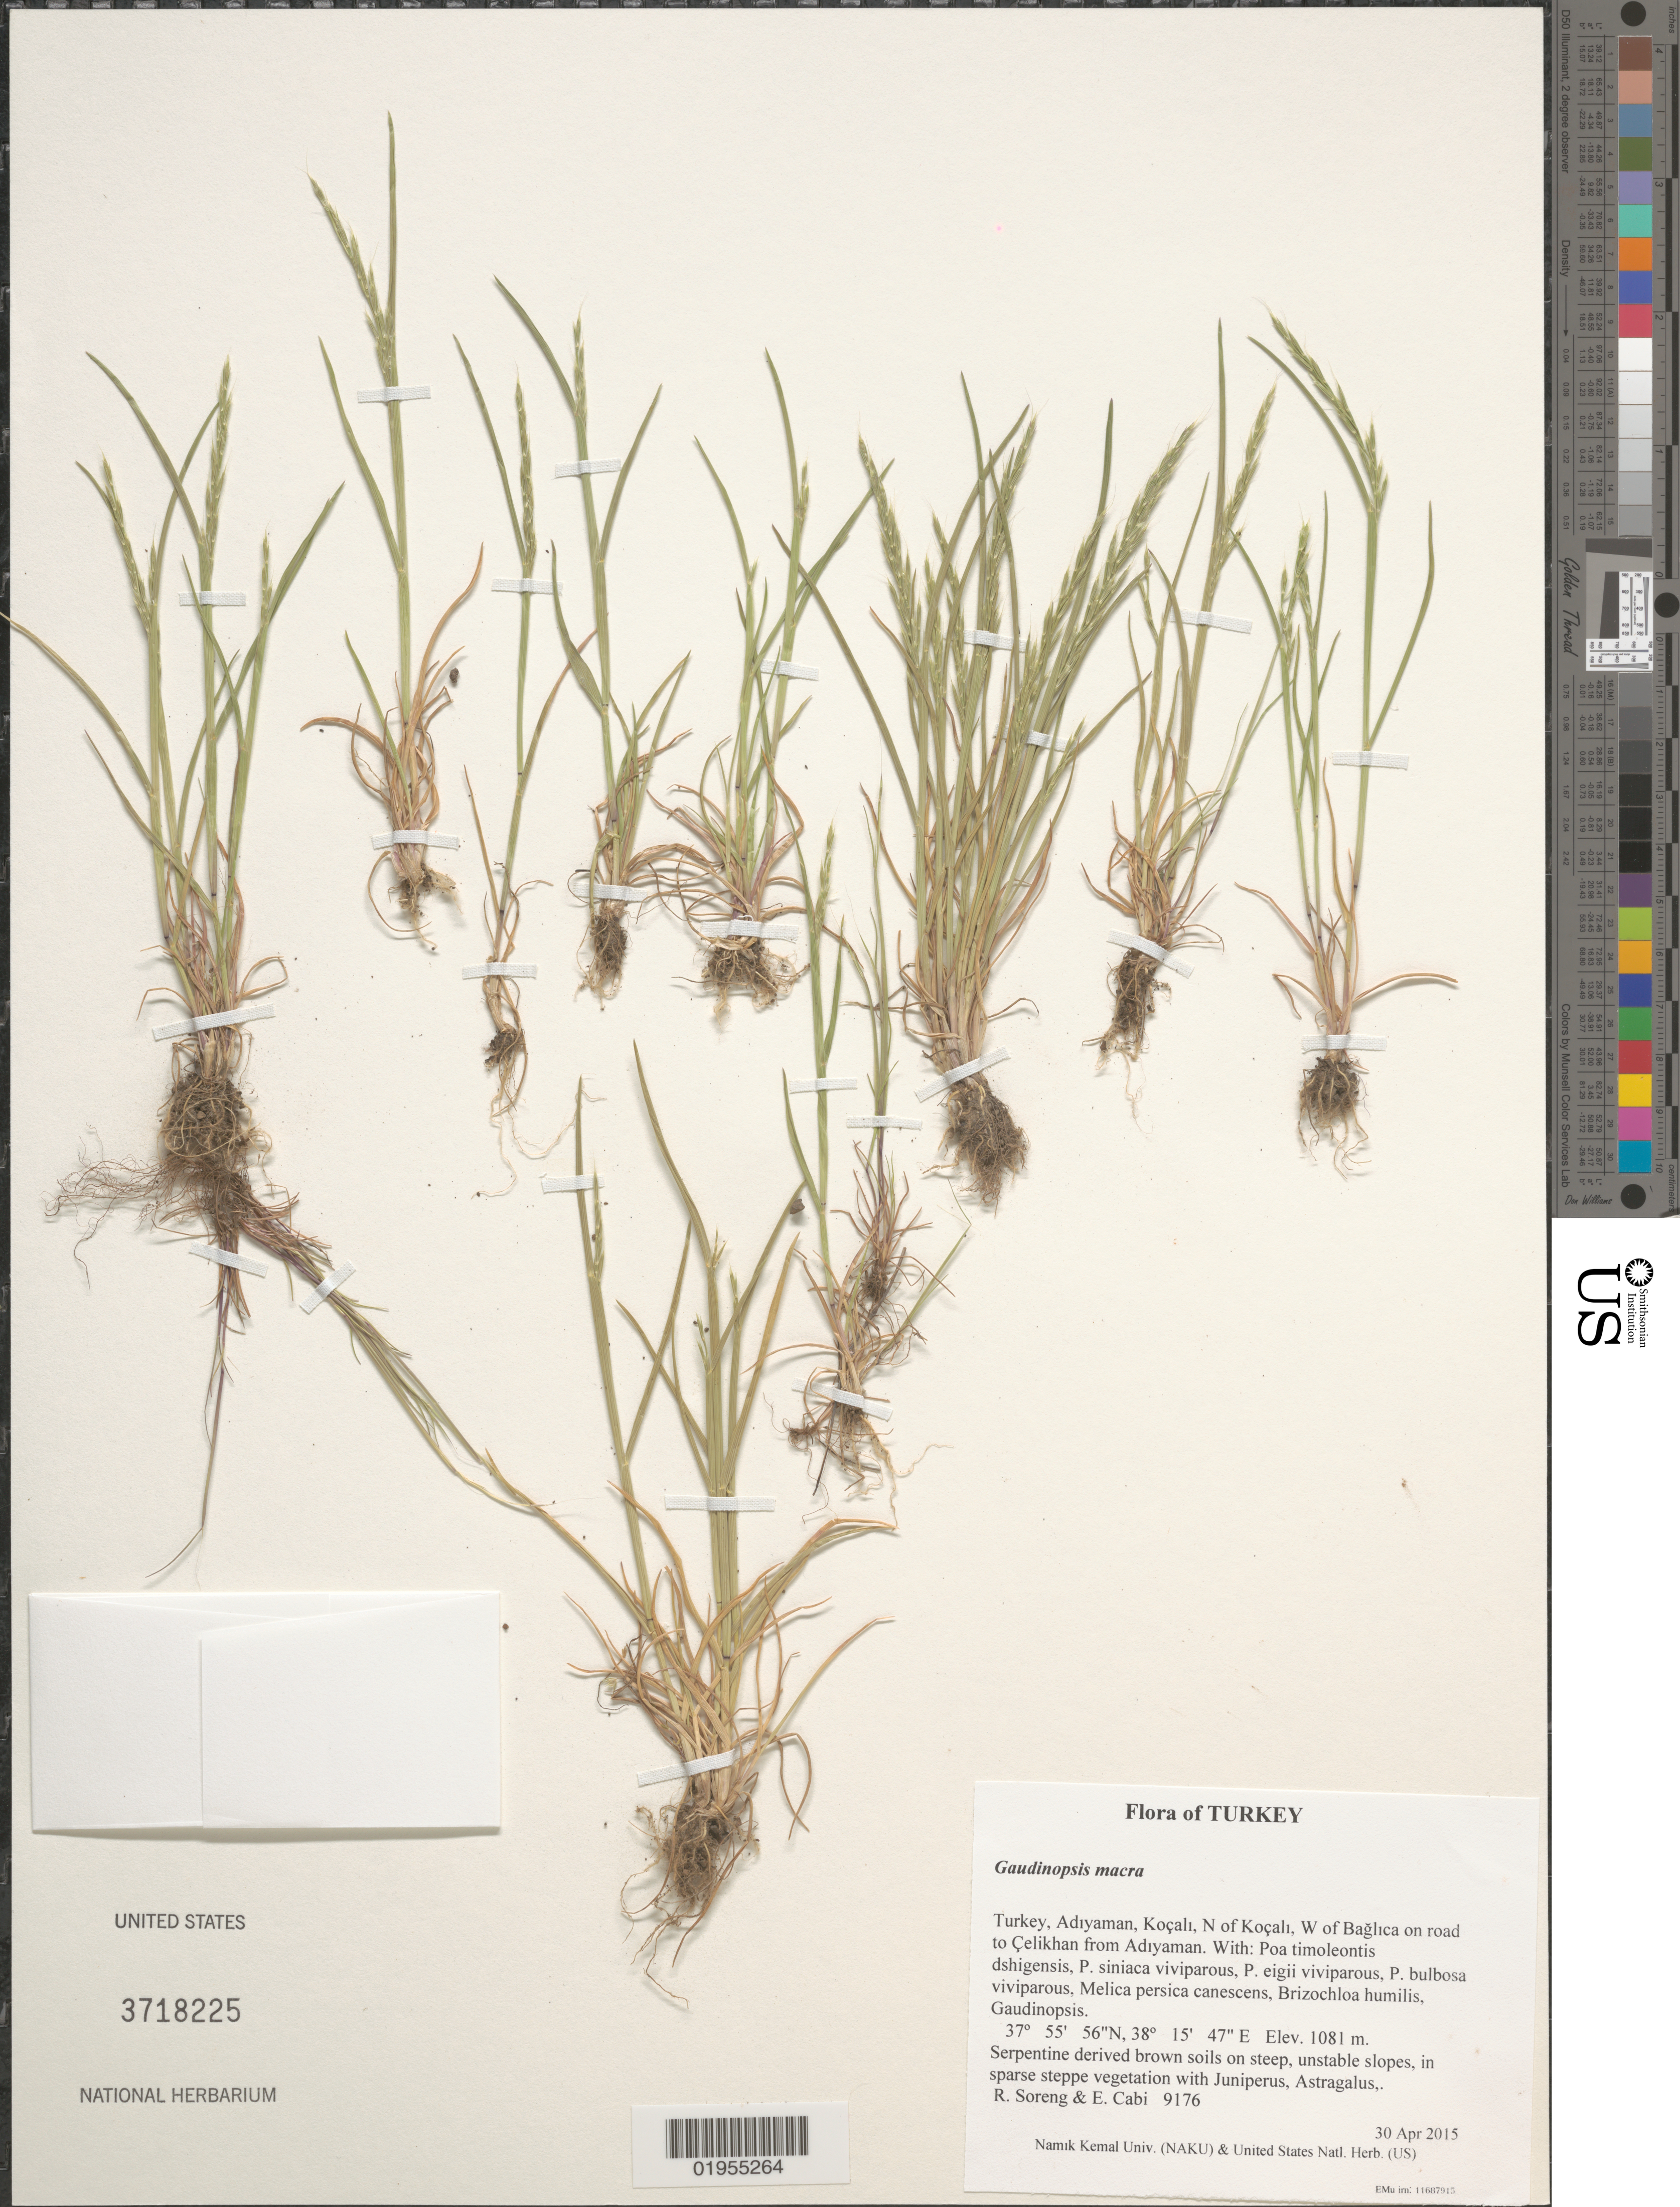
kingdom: Plantae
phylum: Tracheophyta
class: Liliopsida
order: Poales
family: Poaceae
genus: Gaudinopsis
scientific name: Gaudinopsis macra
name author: (M. Bieb.) Eig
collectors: R. J. Soreng & E. Cabi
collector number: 9176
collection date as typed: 2015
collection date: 2015-04-30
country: Turkey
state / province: Adiyaman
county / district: Kocali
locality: N of Kocali, W of Baglica on road to Celikhan from Adiyaman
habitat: Serpentine derived brown soils on steep, unstable slopes, in sparse steppe vegetation with Juniperus, Astragalus,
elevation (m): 1081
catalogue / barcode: US 3718225